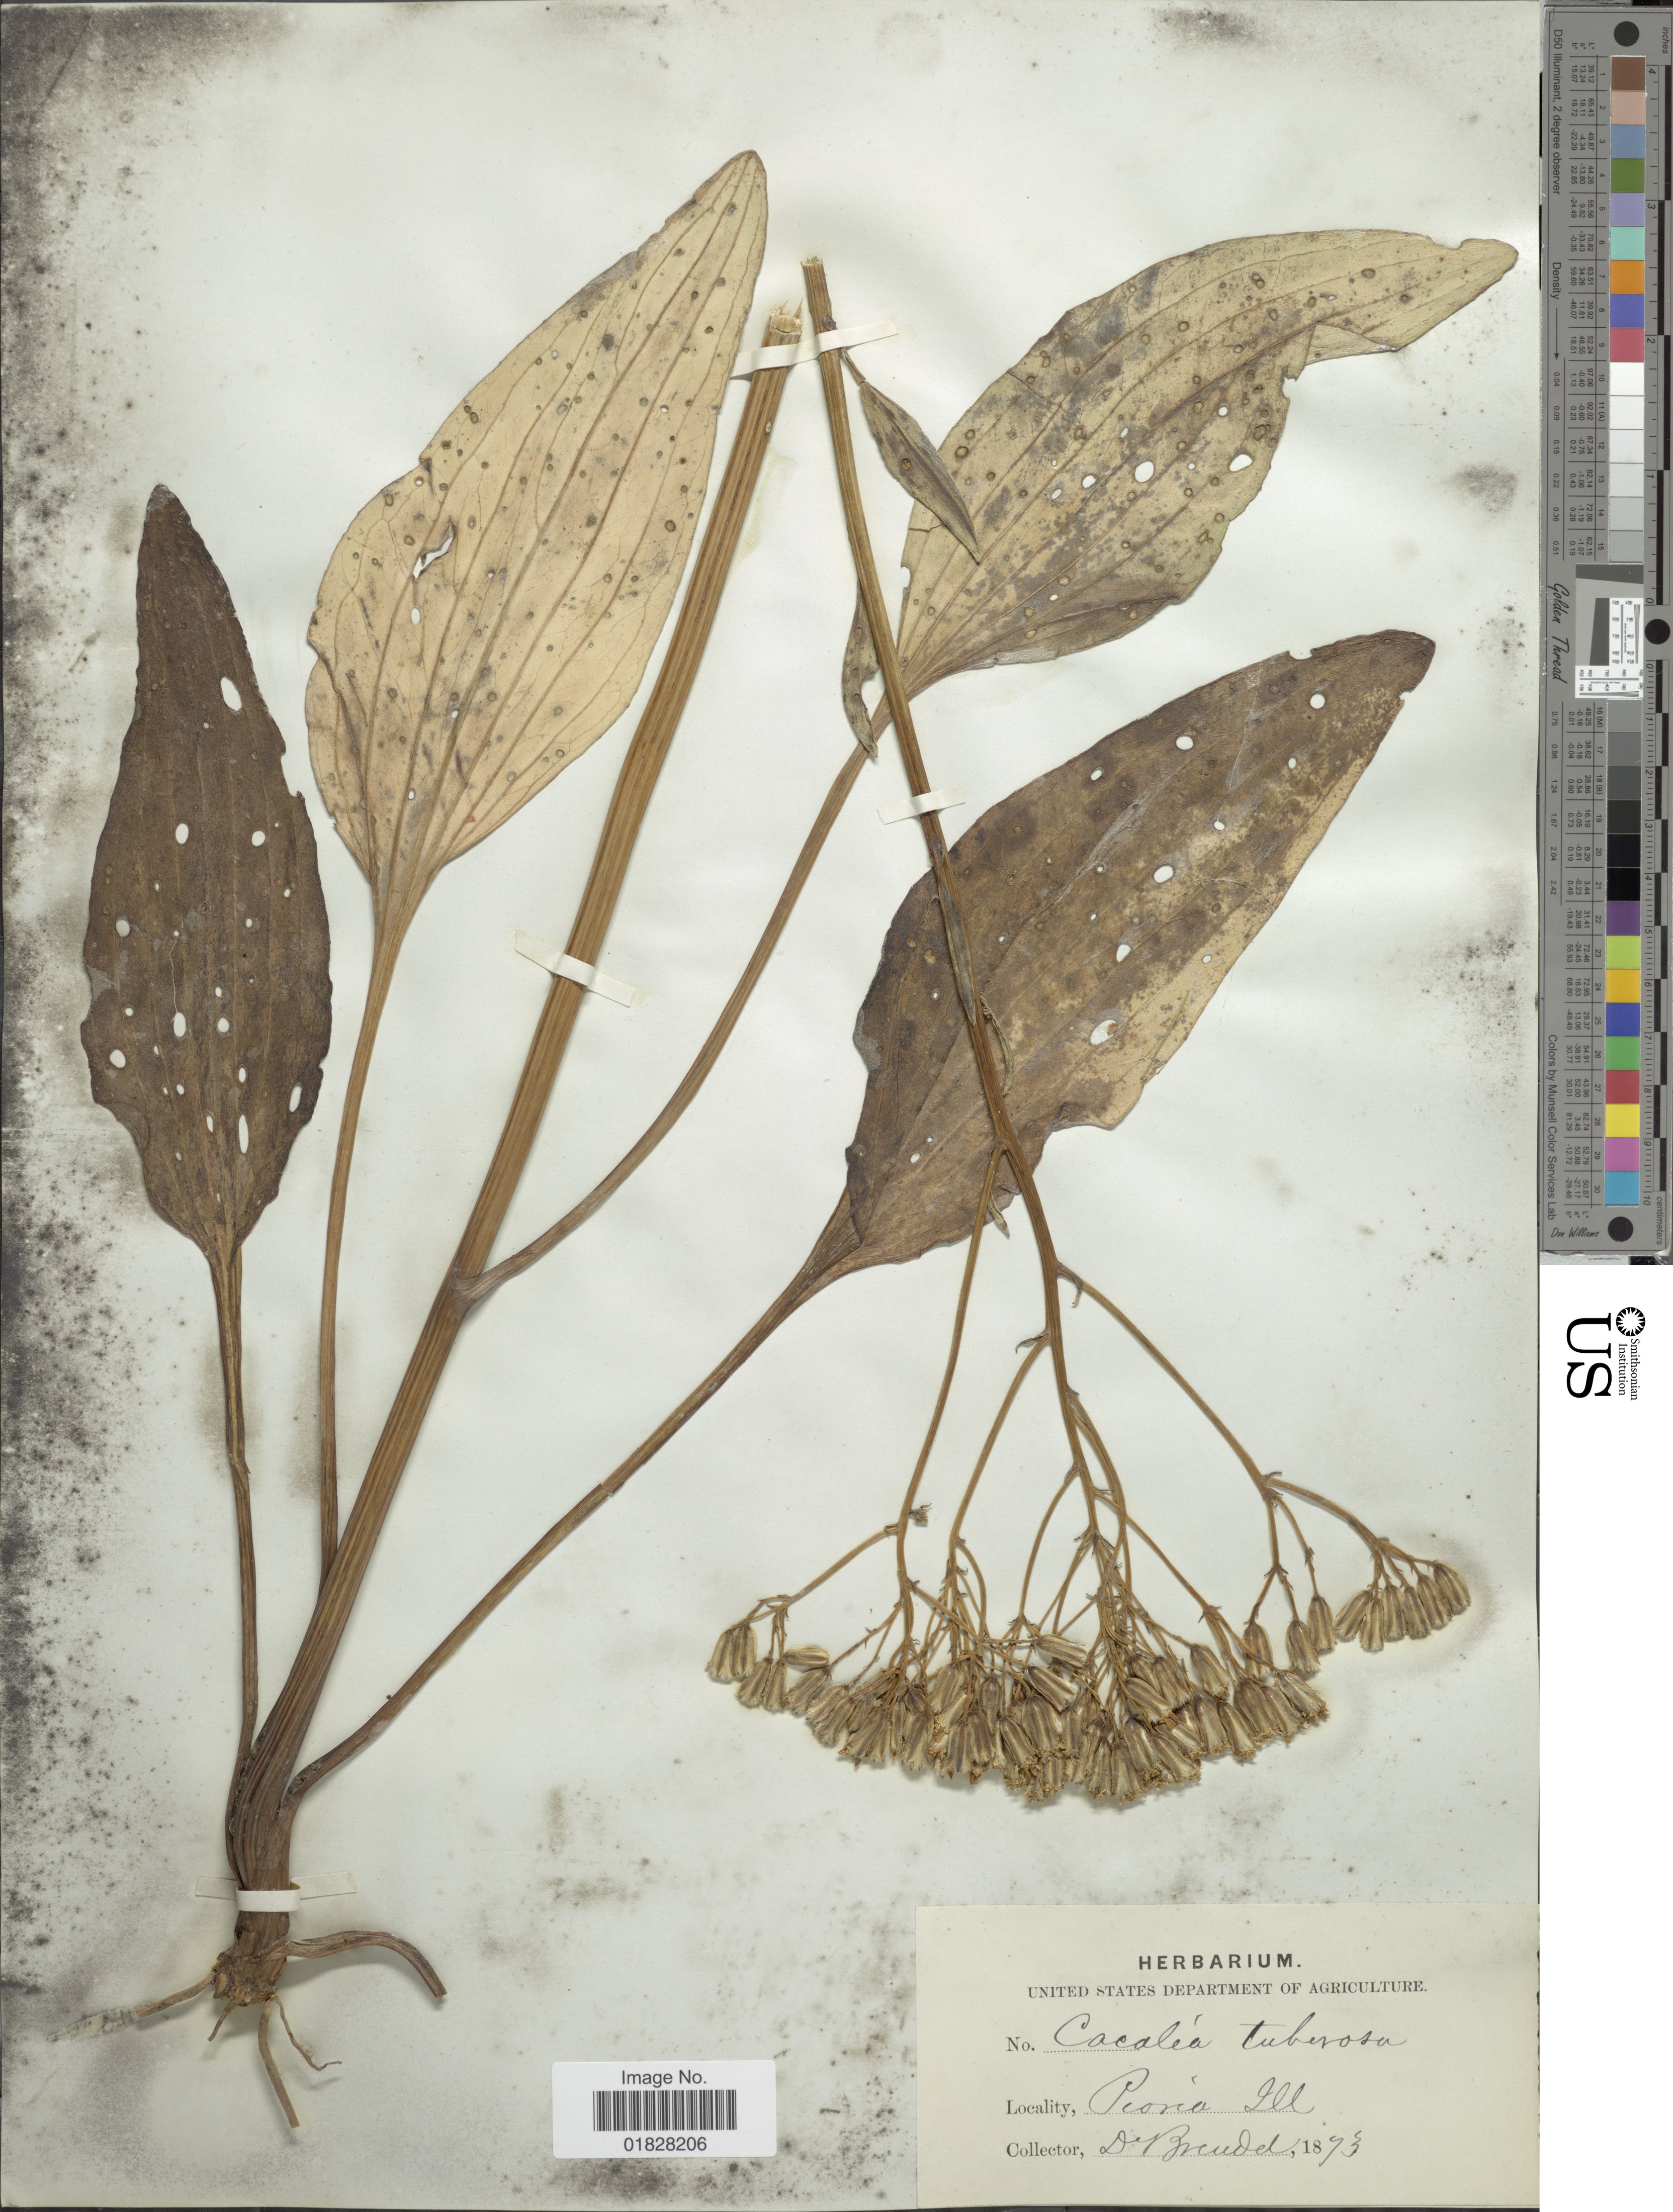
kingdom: Plantae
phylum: Tracheophyta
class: Magnoliopsida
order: Asterales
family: Asteraceae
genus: Arnoglossum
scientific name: Arnoglossum plantagineum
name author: Raf.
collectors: -. Brendel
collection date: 1873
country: United States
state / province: Illinois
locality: Peoria, Ill.